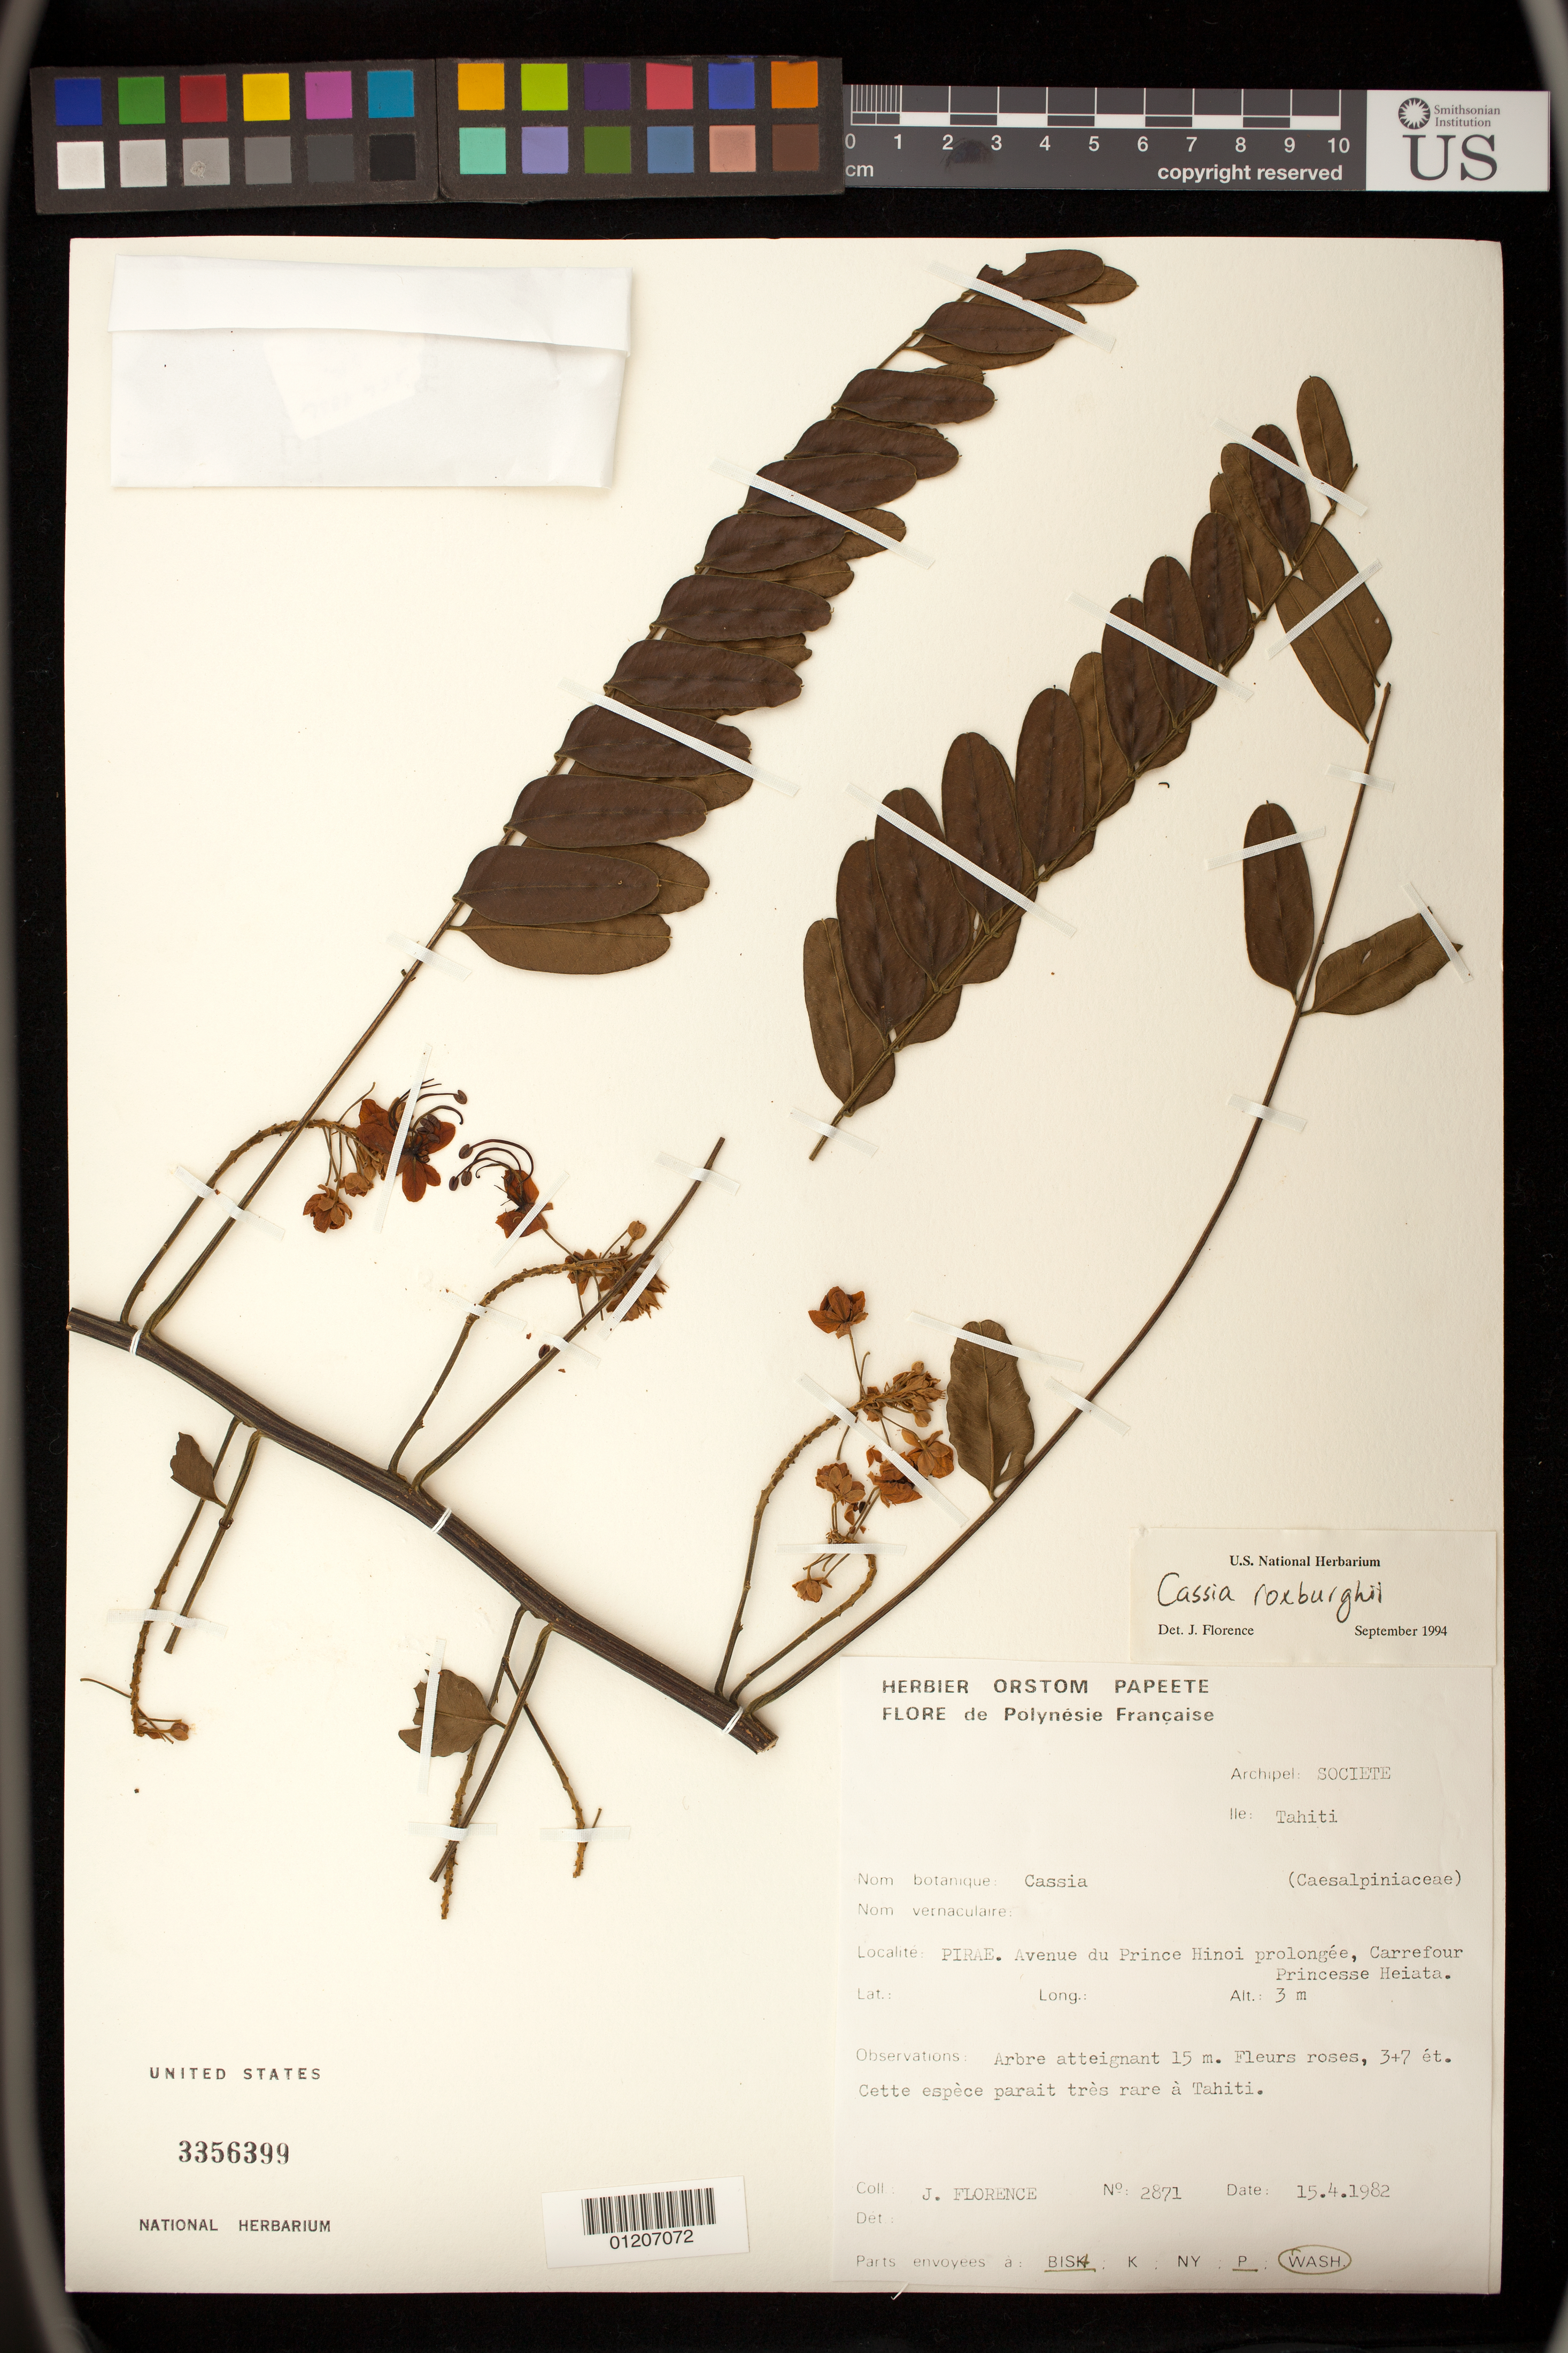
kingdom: Plantae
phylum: Tracheophyta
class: Magnoliopsida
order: Fabales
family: Fabaceae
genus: Cassia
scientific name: Cassia roxburghii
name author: Steud.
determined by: Florence, J.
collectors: J. Florence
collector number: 2871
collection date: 1982-04-15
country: French Polynesia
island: Tahiti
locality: Pirae: Avenue du Prince Hinoi prolongèe, Carrefour Princesse Heiata.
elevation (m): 3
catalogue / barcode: US 3356399